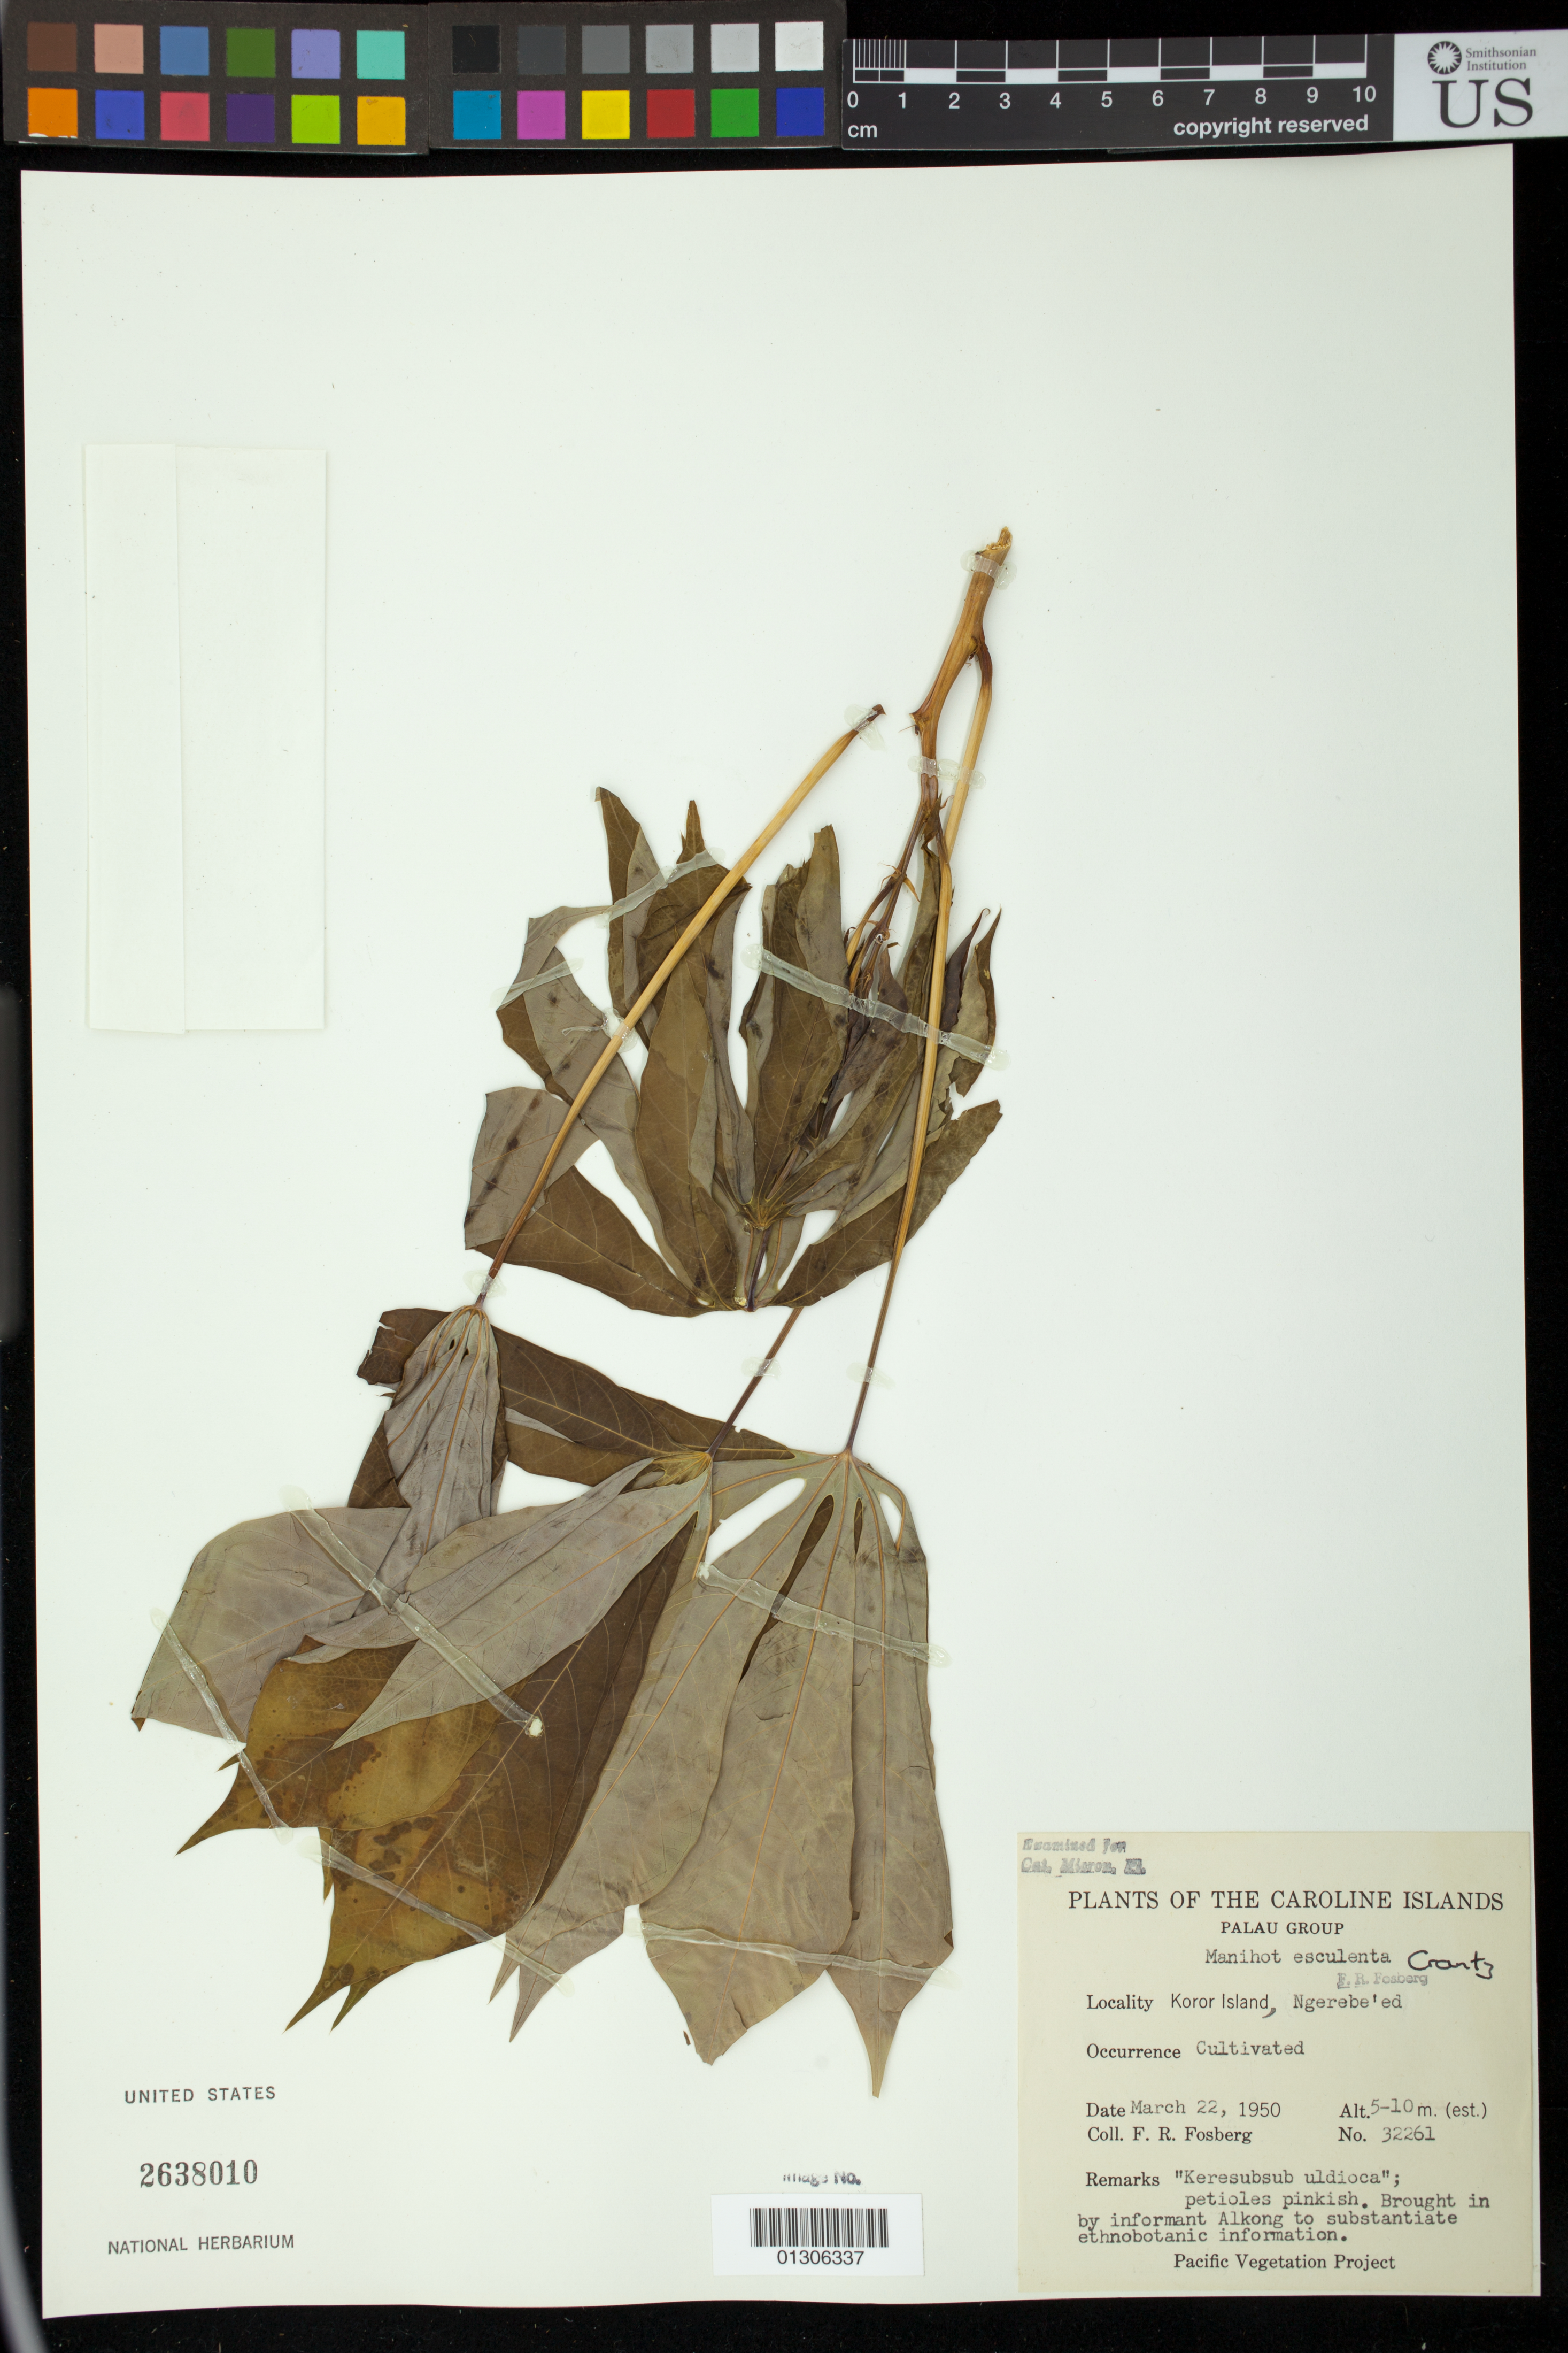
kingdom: Plantae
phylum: Tracheophyta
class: Magnoliopsida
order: Malpighiales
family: Euphorbiaceae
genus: Manihot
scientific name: Manihot esculenta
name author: Crantz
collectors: F. R. Fosberg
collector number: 32261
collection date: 1950-03-22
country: Palau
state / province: Koror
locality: Koror Island, Ngerebe'ed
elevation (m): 5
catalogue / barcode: US 2638010